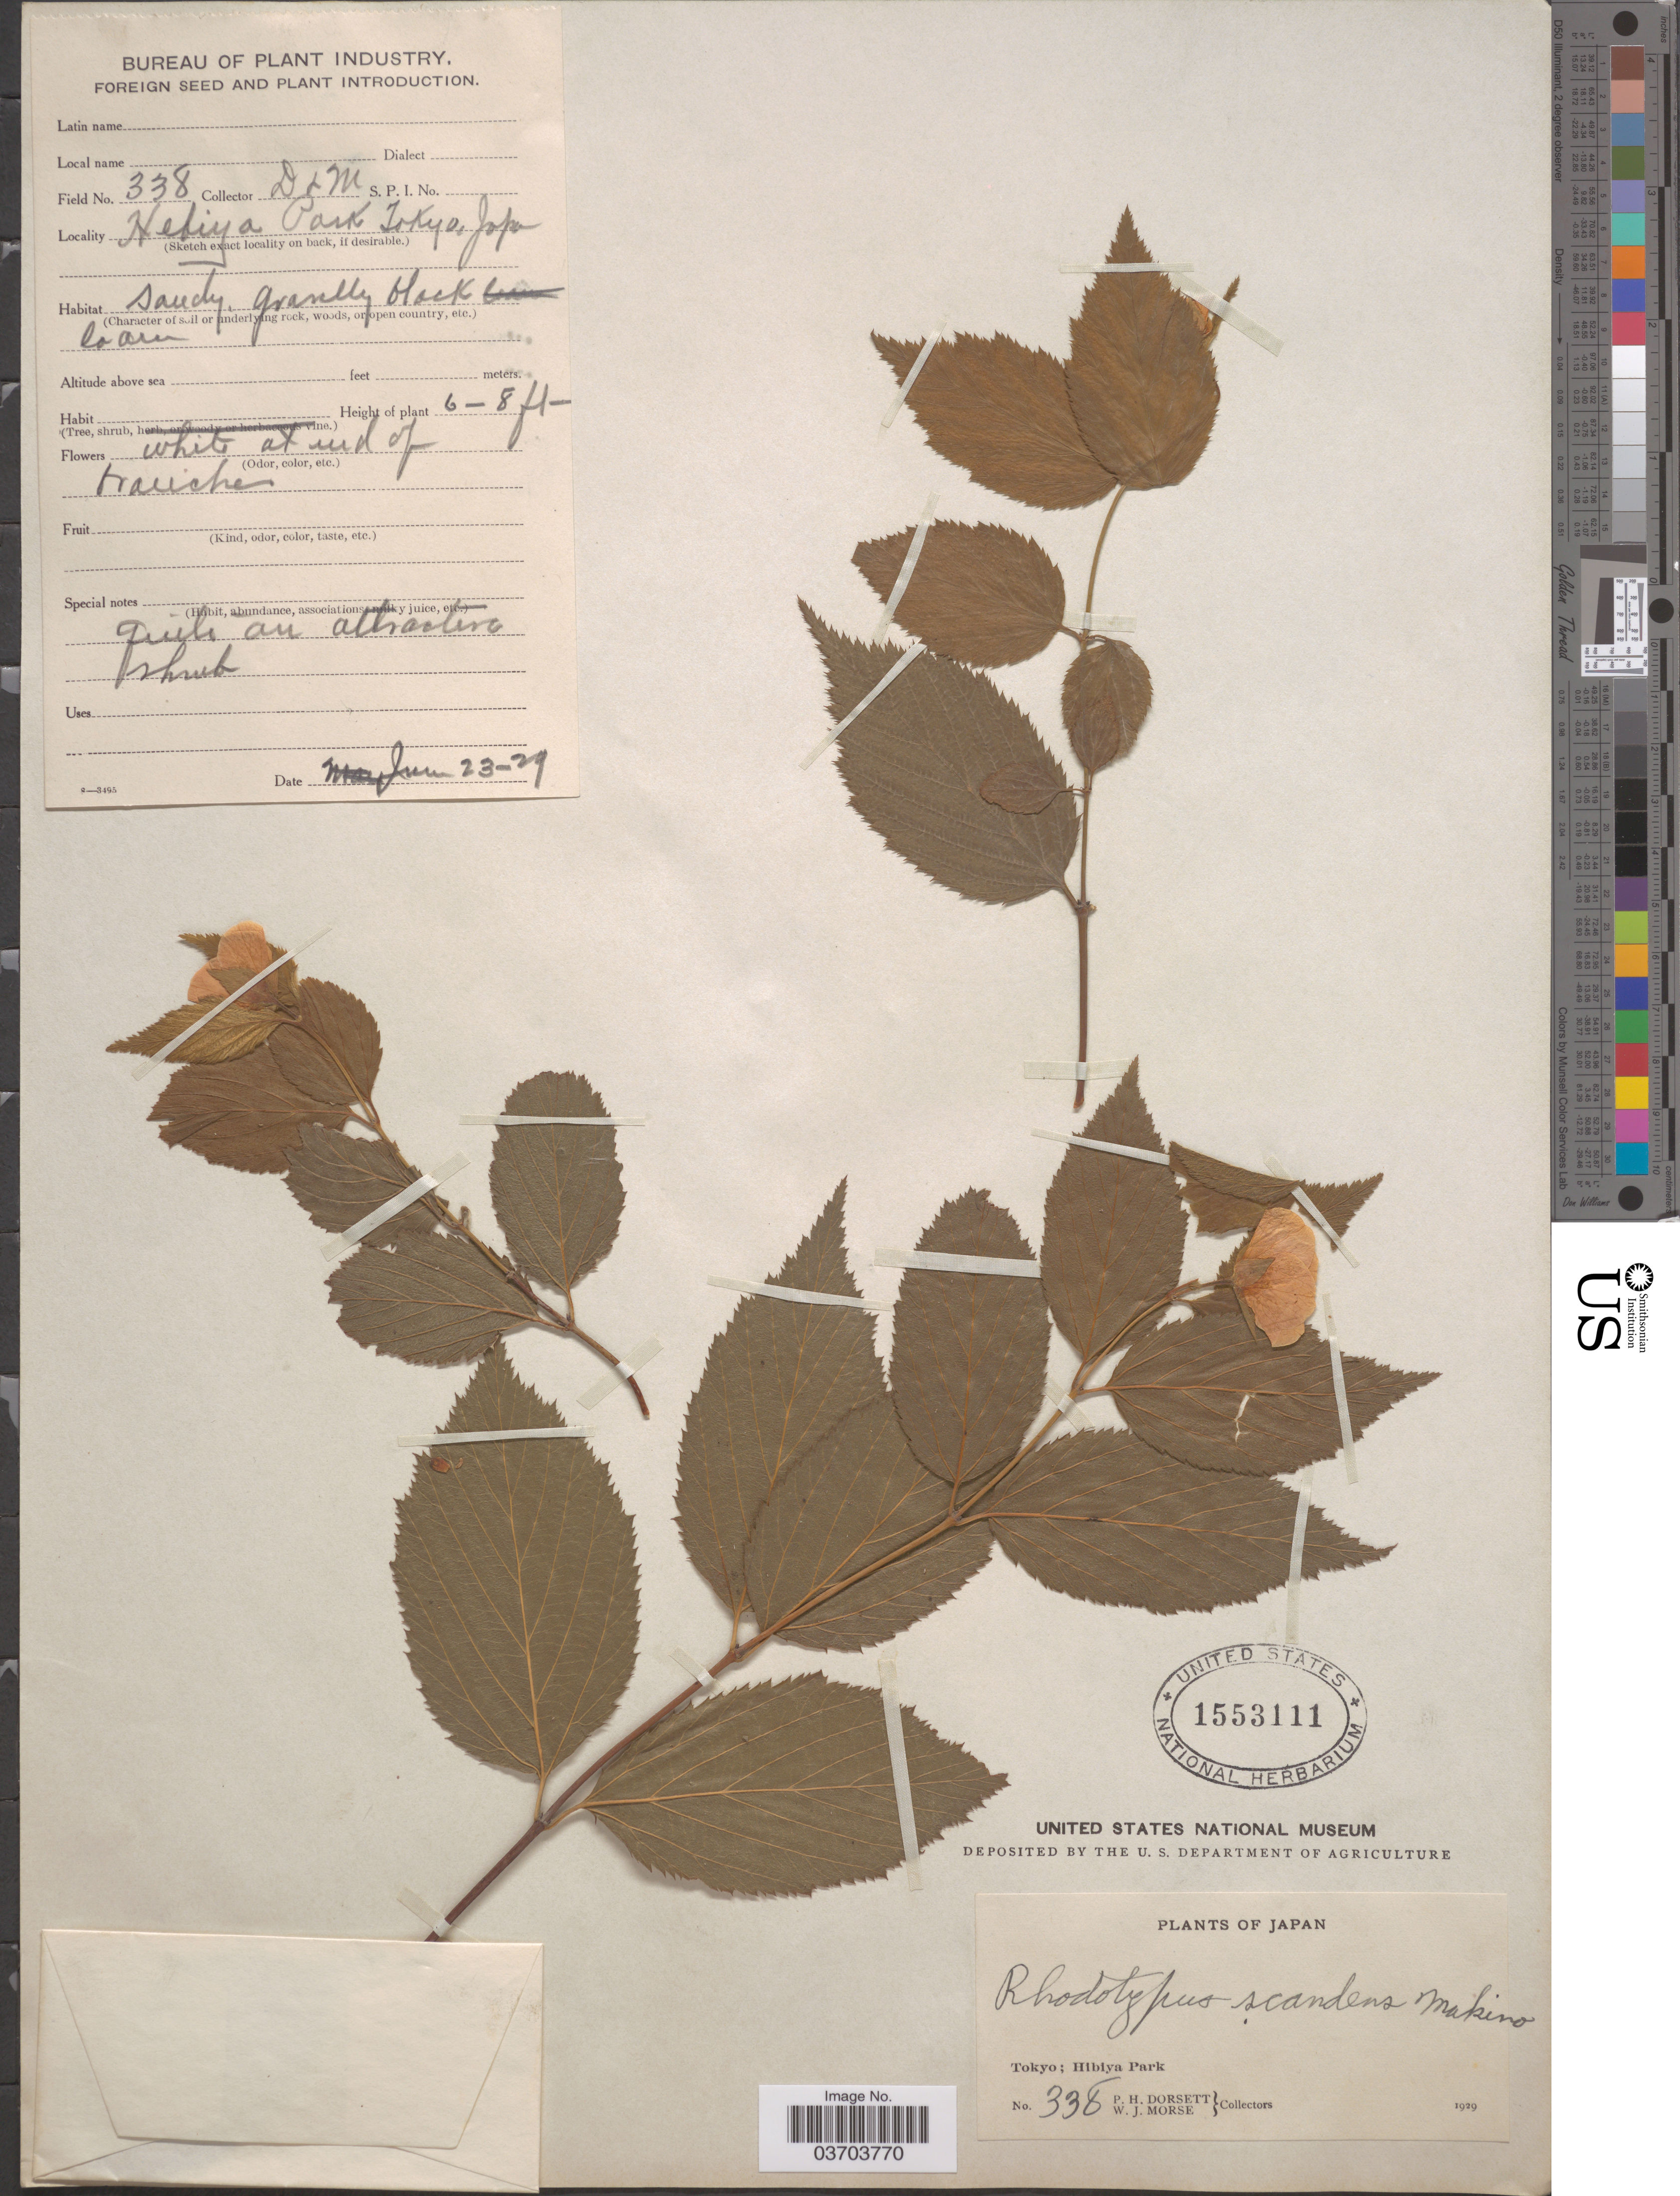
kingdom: Plantae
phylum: Tracheophyta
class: Magnoliopsida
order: Rosales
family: Rosaceae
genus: Rhodotypos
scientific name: Rhodotypos scandens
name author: (Thunb.) Makino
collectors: P. H. Dorsett & W. J. Morse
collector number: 338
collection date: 1929-06-23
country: Japan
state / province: Tokyo, Federal City of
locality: Hibiya Park.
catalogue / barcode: US 1553111